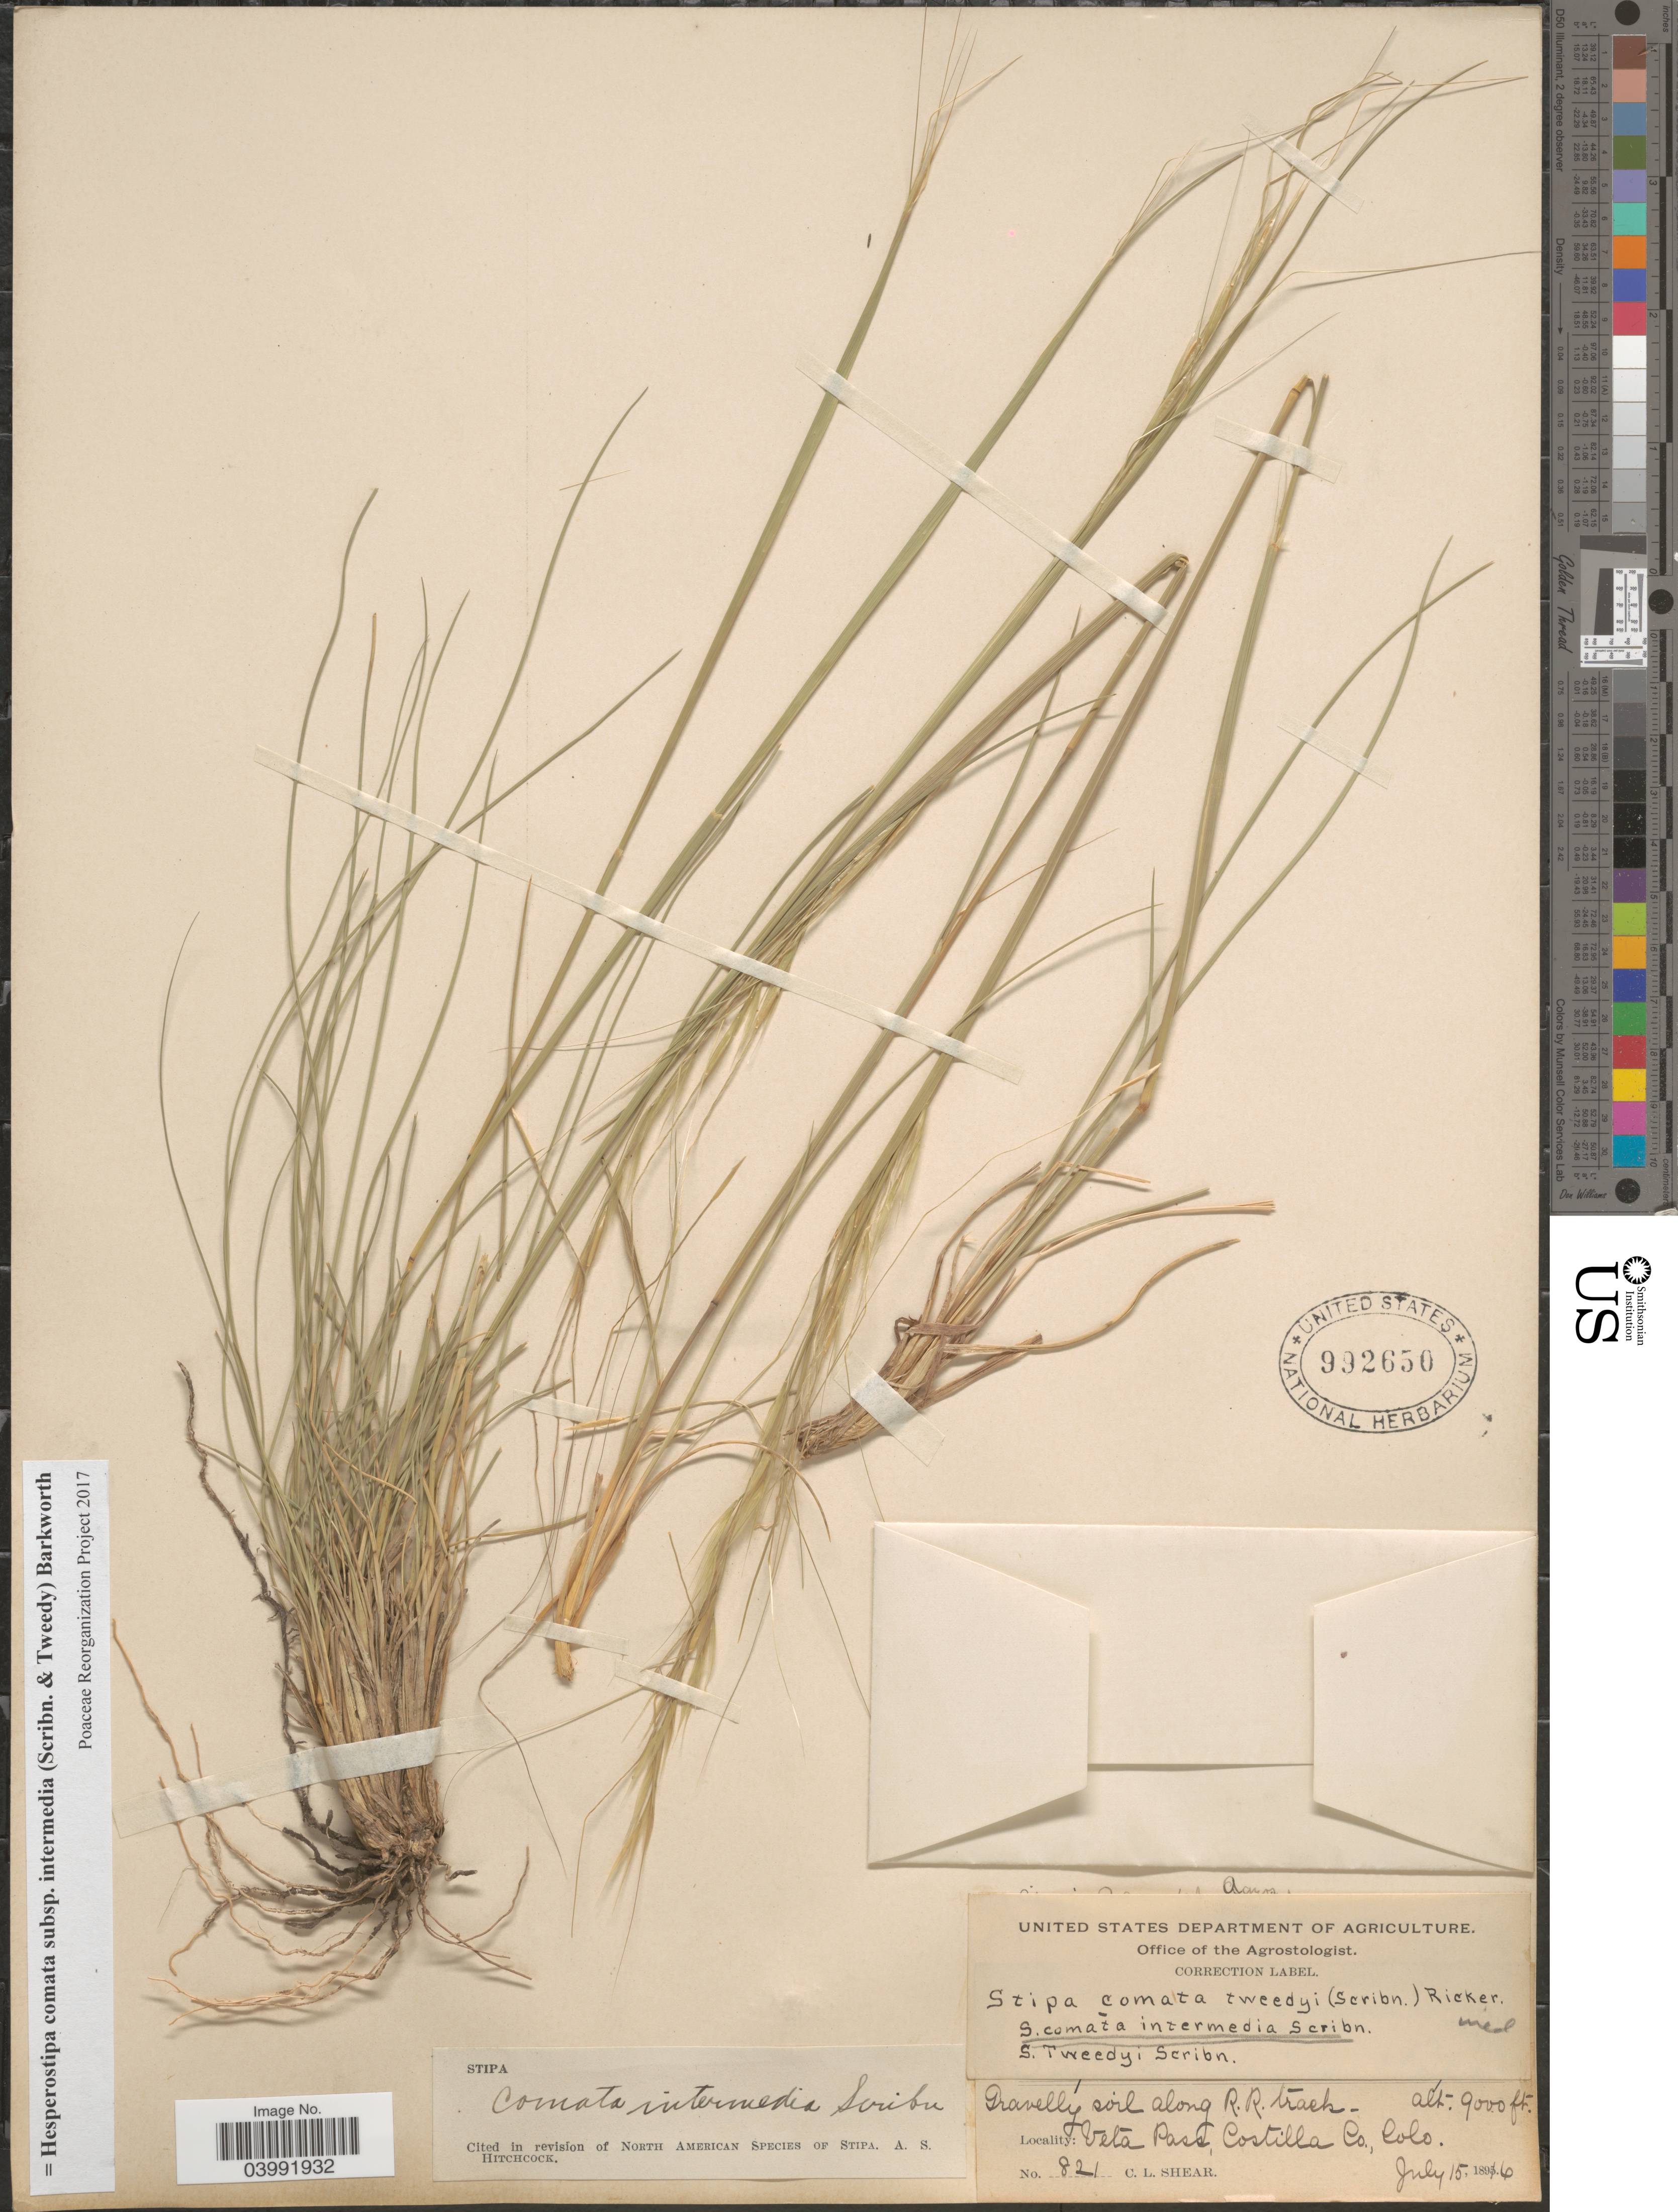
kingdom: Plantae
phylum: Tracheophyta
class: Liliopsida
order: Poales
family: Poaceae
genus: Hesperostipa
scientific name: Hesperostipa comata subsp. intermedia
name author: (Scribn. & Tweedy) Barkworth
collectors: C. L. Shear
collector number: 821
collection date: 1896-07-15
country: United States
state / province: Colorado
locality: Along R. R. track- Veta Pass, Costilla Co.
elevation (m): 2743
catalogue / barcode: US 992650